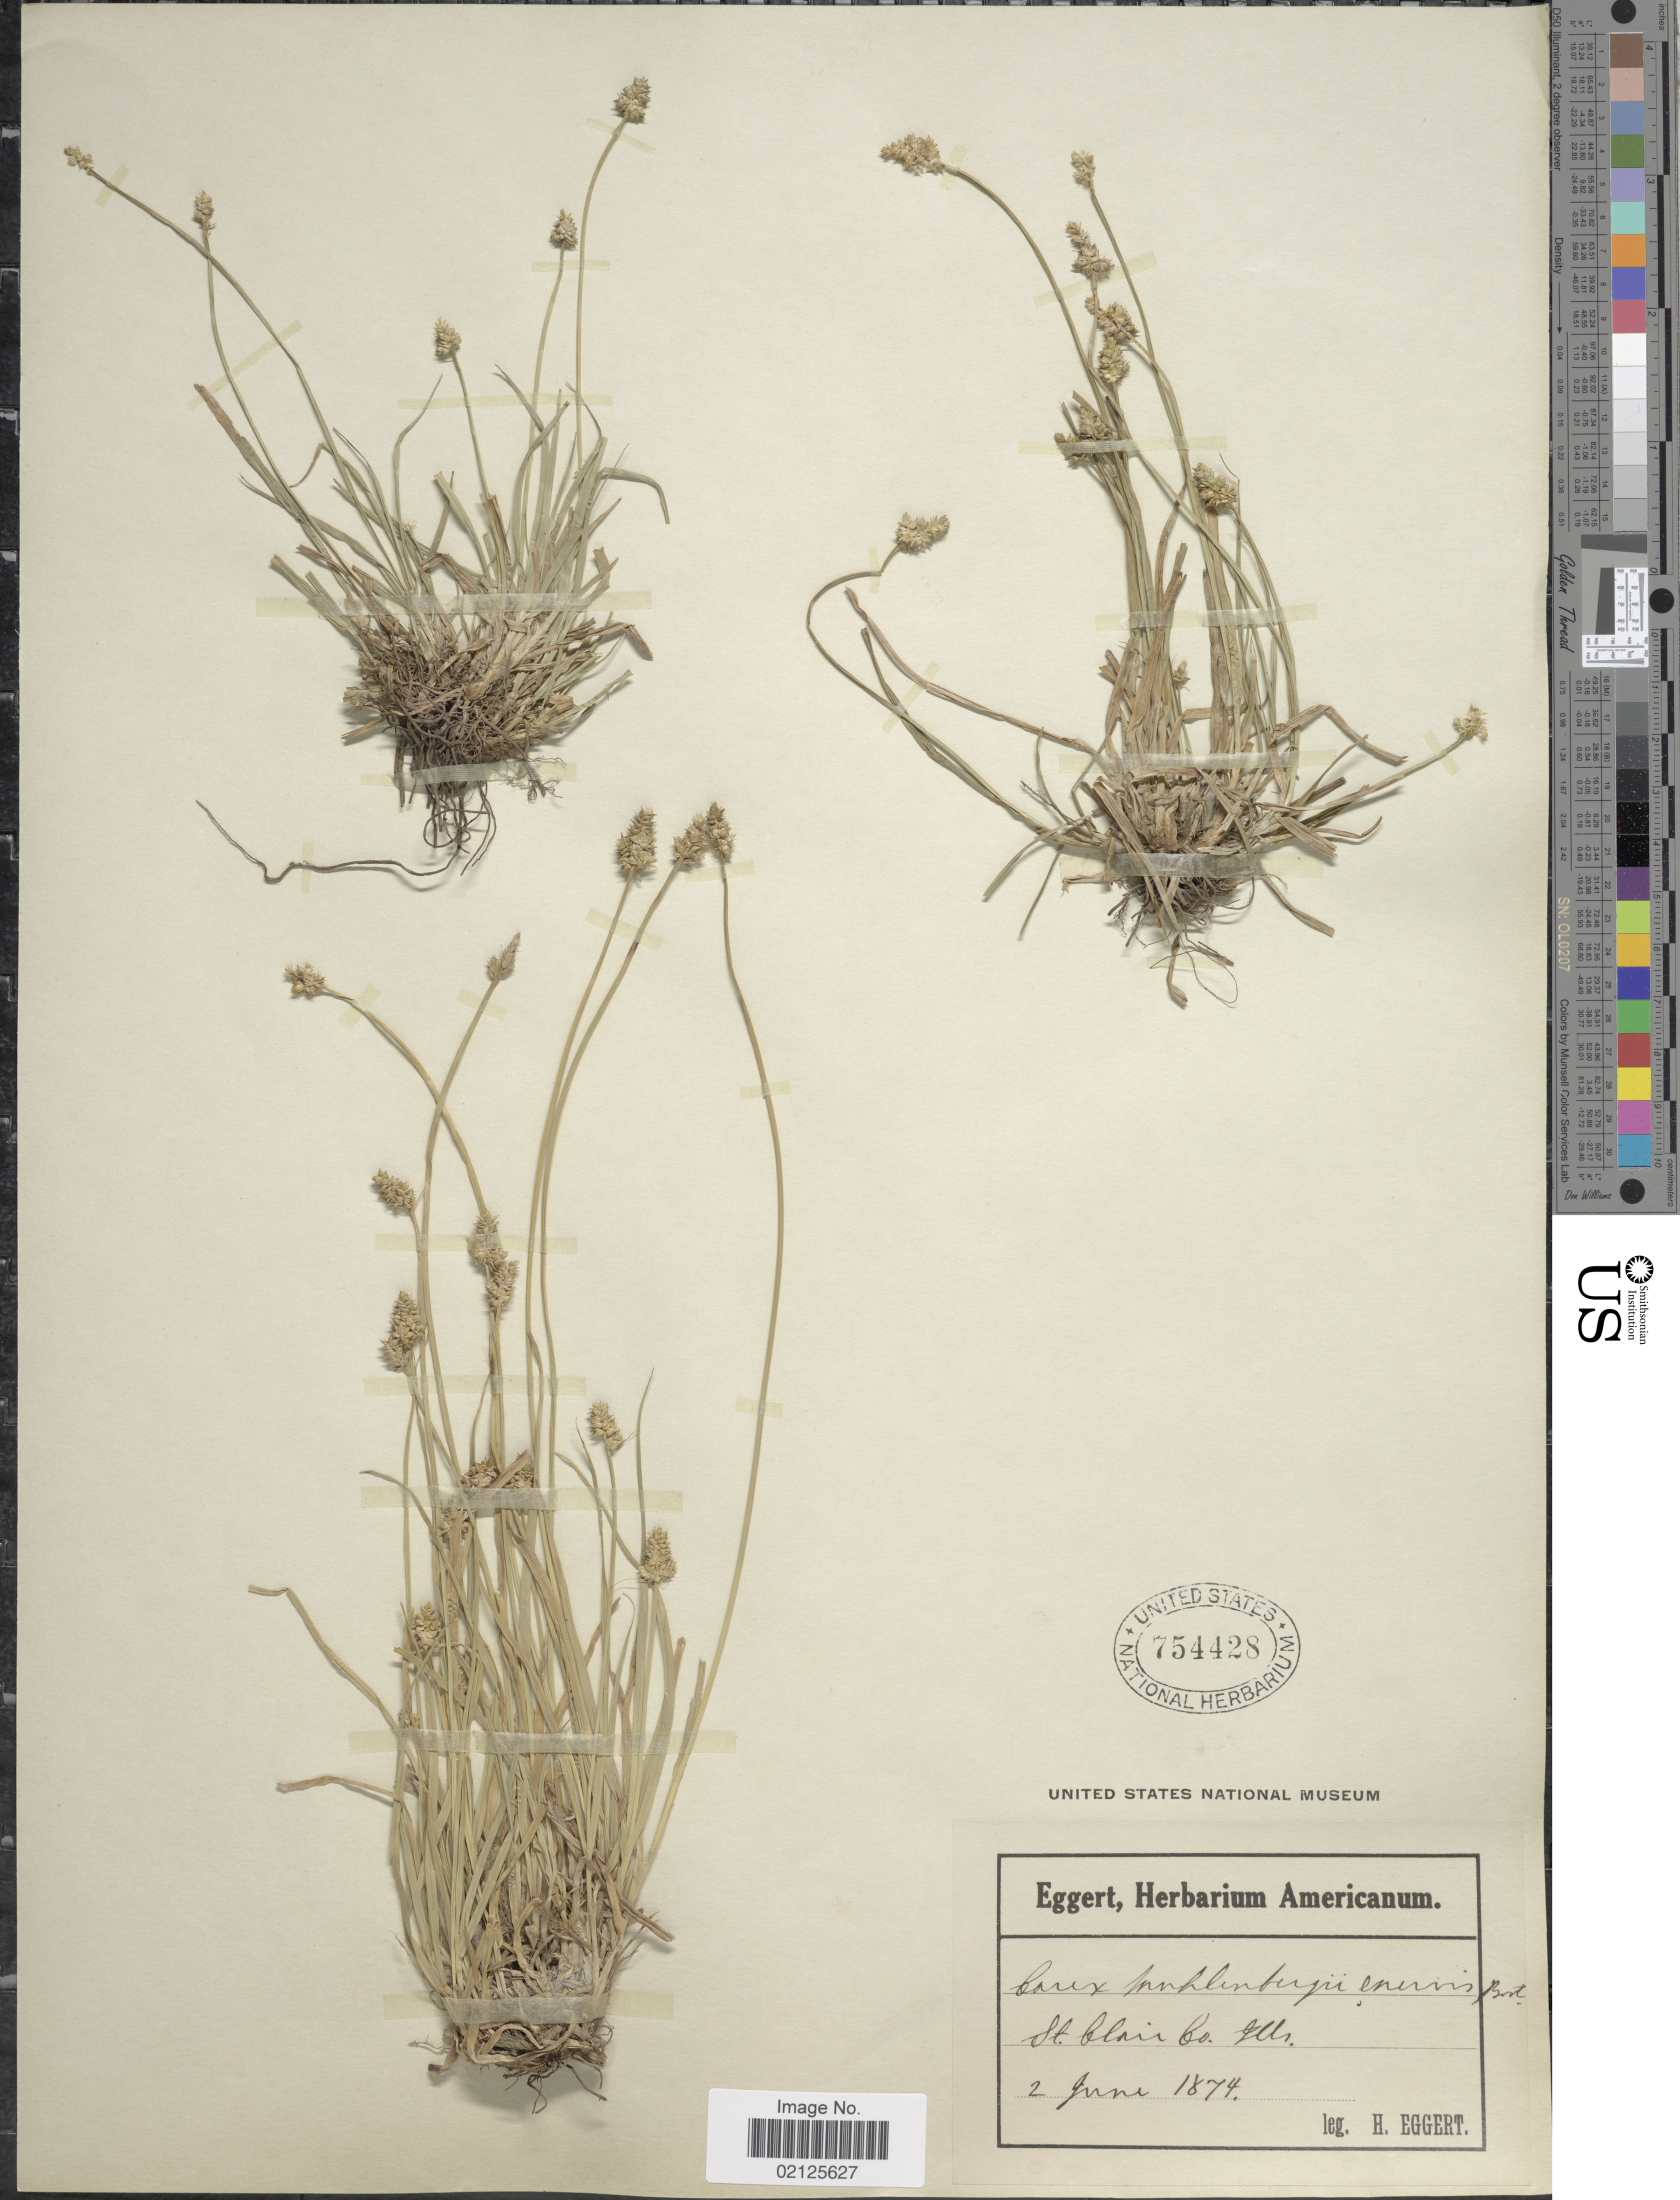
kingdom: Plantae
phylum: Tracheophyta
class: Liliopsida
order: Poales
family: Cyperaceae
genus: Carex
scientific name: Carex muehlenbergii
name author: Willd.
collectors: H. Eggert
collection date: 1874-06-02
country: United States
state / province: Illinois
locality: St Clair Co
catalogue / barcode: US 754428